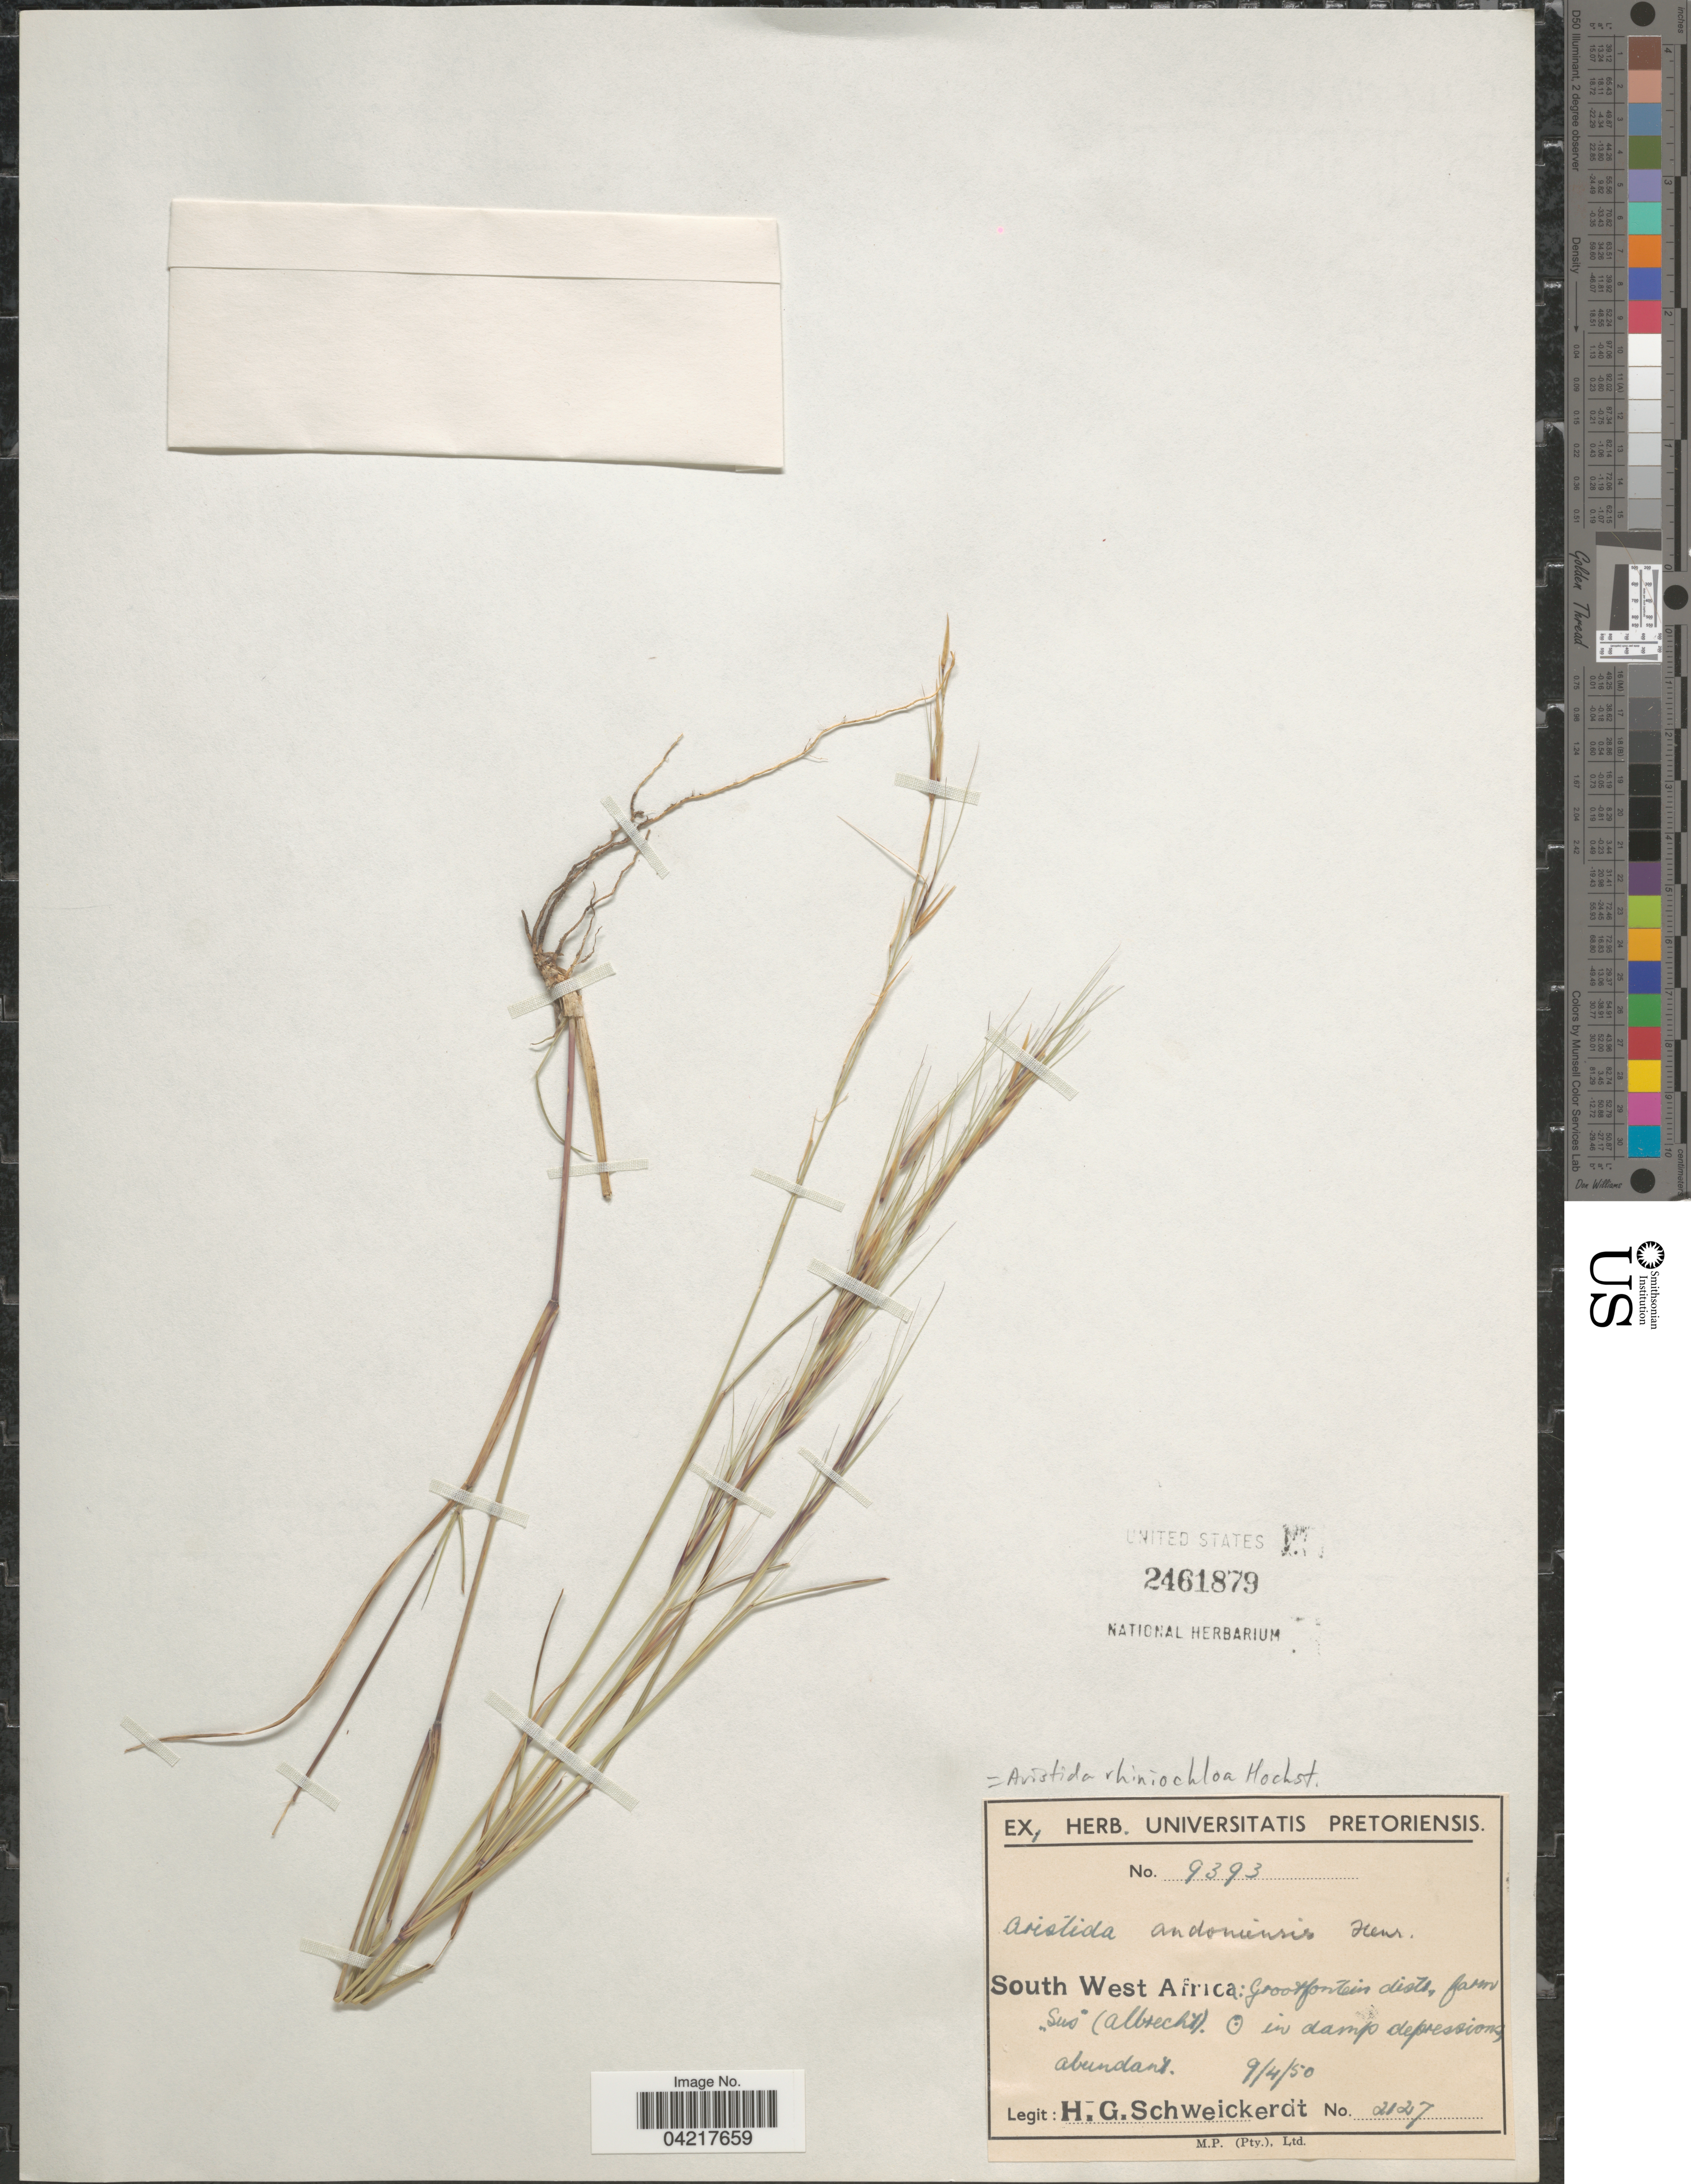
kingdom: Plantae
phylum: Tracheophyta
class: Liliopsida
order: Poales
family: Poaceae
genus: Aristida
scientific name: Aristida rhiniochloa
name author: Hochst.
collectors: H. Schweickerdt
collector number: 2127/9393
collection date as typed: Transcribed d/m/y: 9/4/50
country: Namibia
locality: South West Africa: Grootfontein distr. farm Sus (Albrecht).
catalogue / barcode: US 2461879